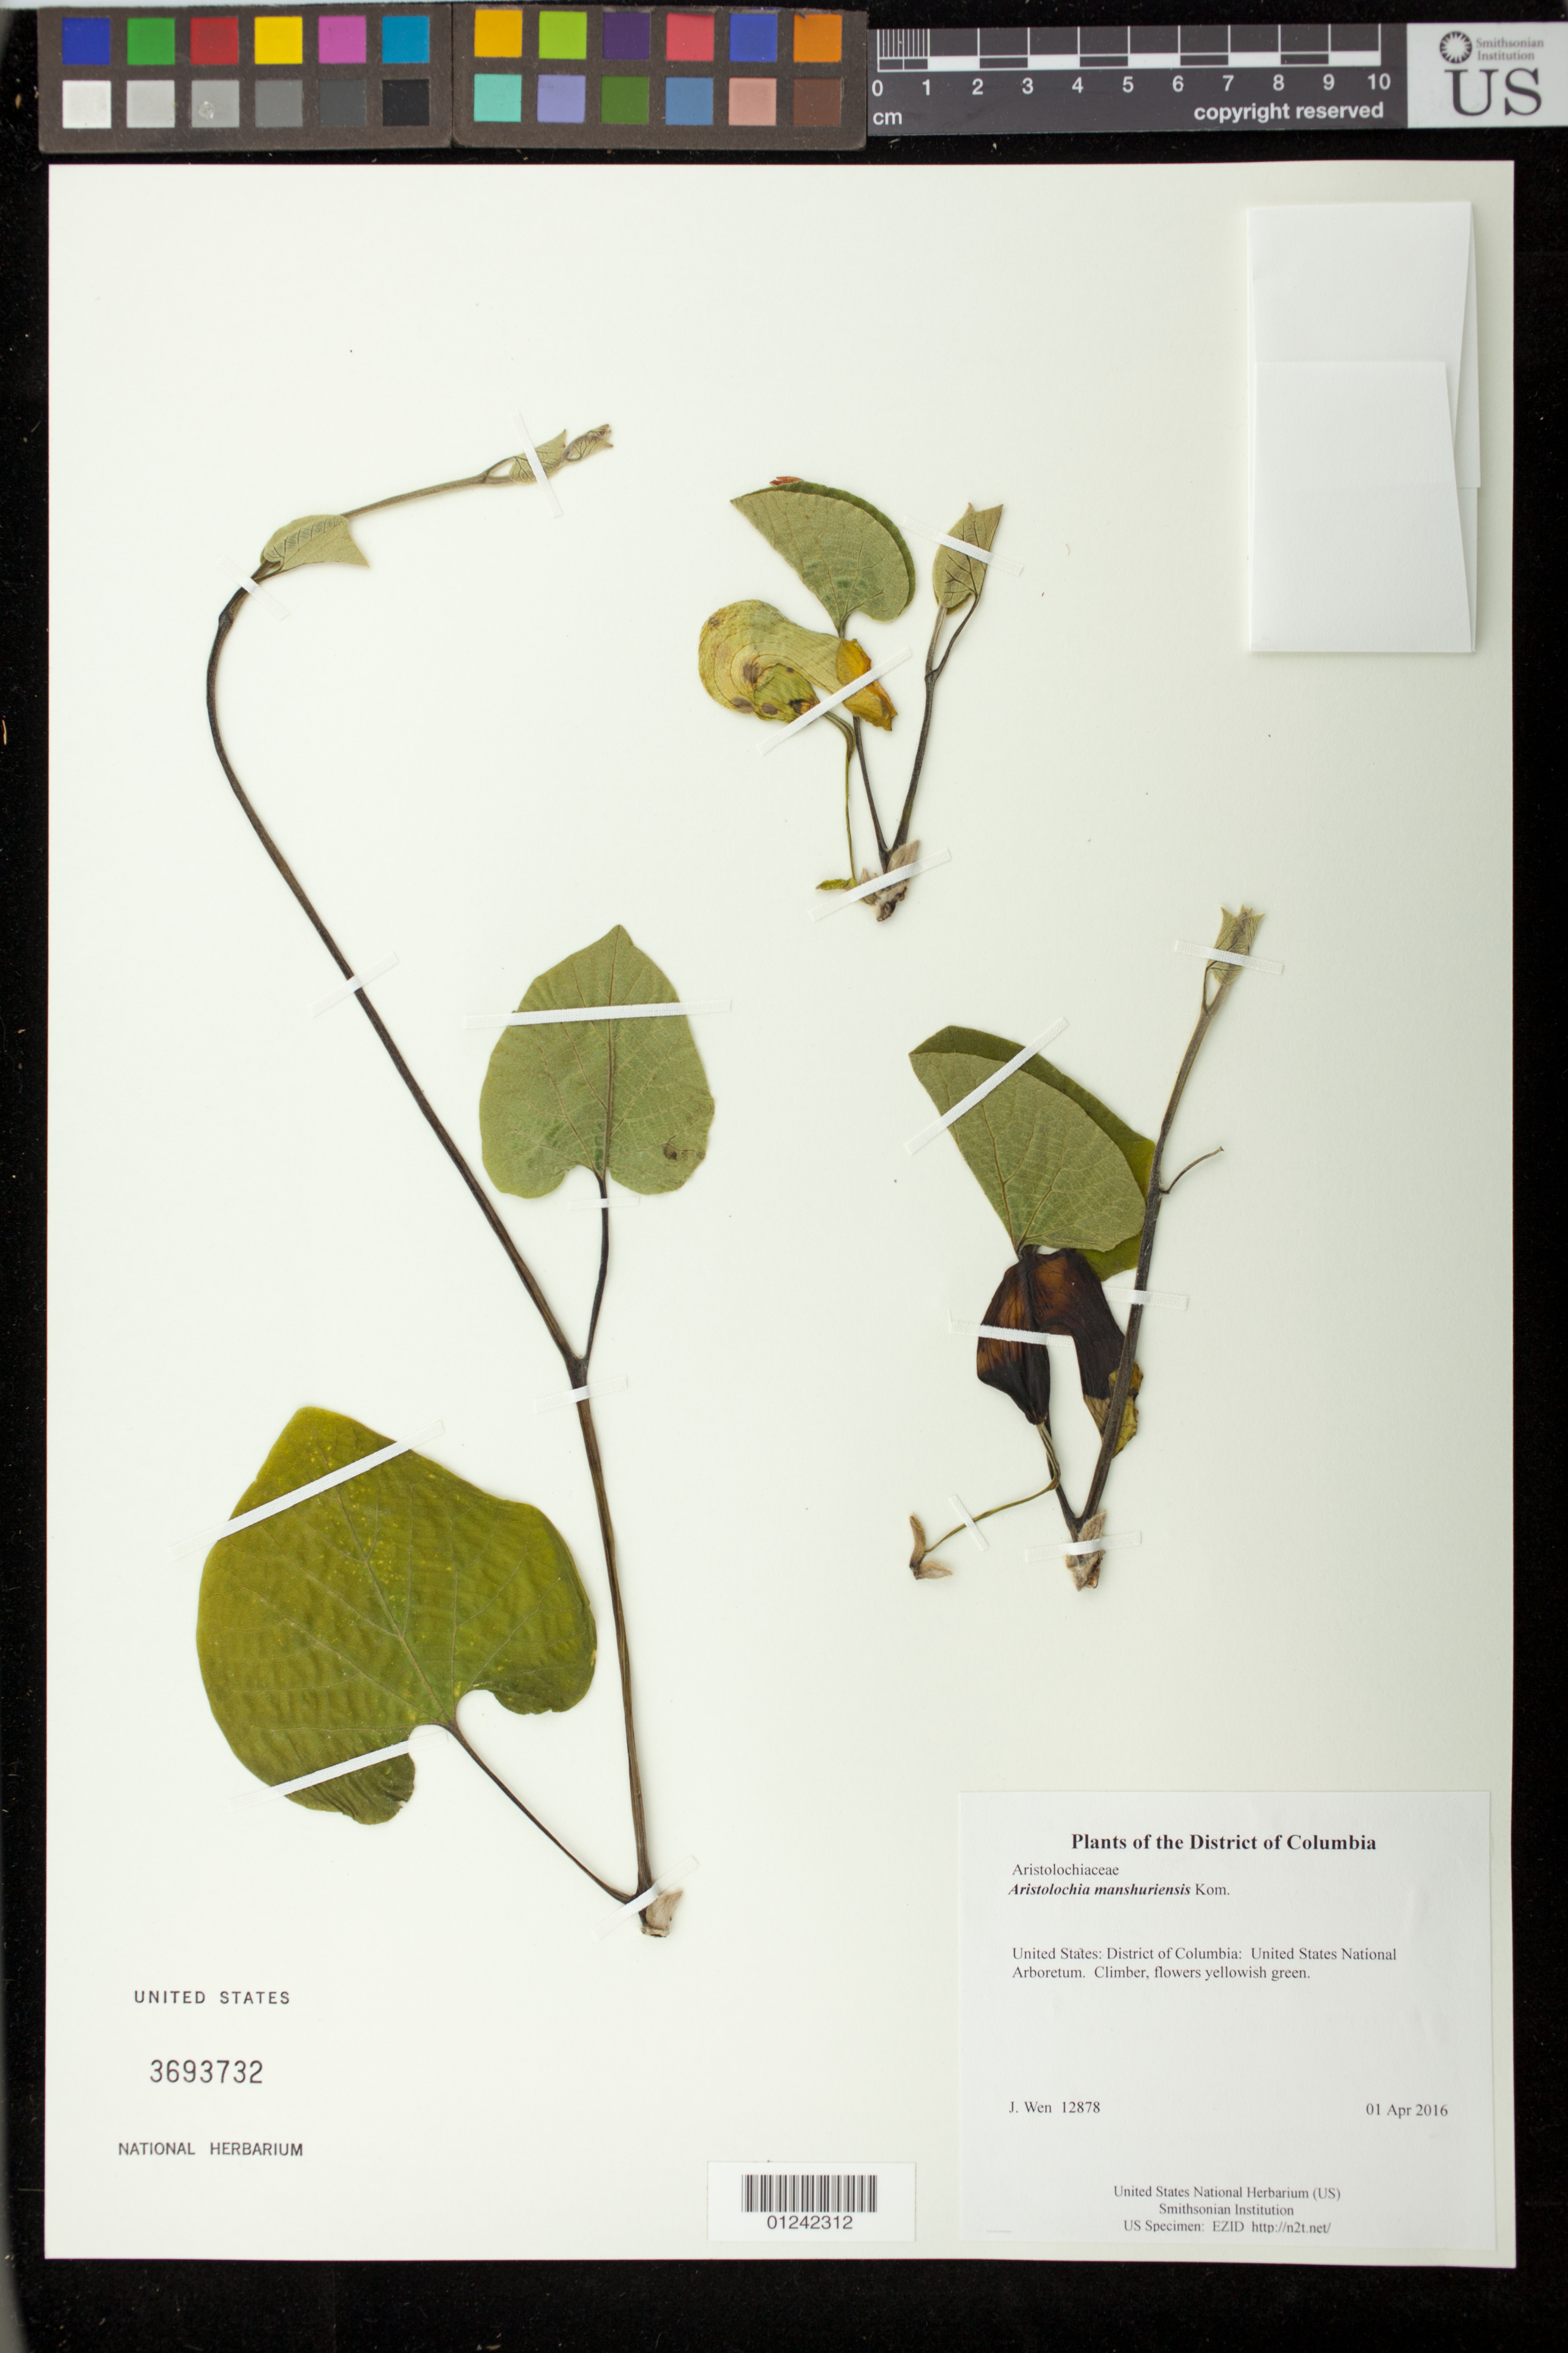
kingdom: Plantae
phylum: Tracheophyta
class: Magnoliopsida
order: Piperales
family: Aristolochiaceae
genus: Aristolochia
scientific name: Aristolochia manshuriensis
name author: Kom.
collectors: J. Wen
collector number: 12878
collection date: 2016-04-01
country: United States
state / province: District of Columbia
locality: United States National Arboretum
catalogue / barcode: US 3693732